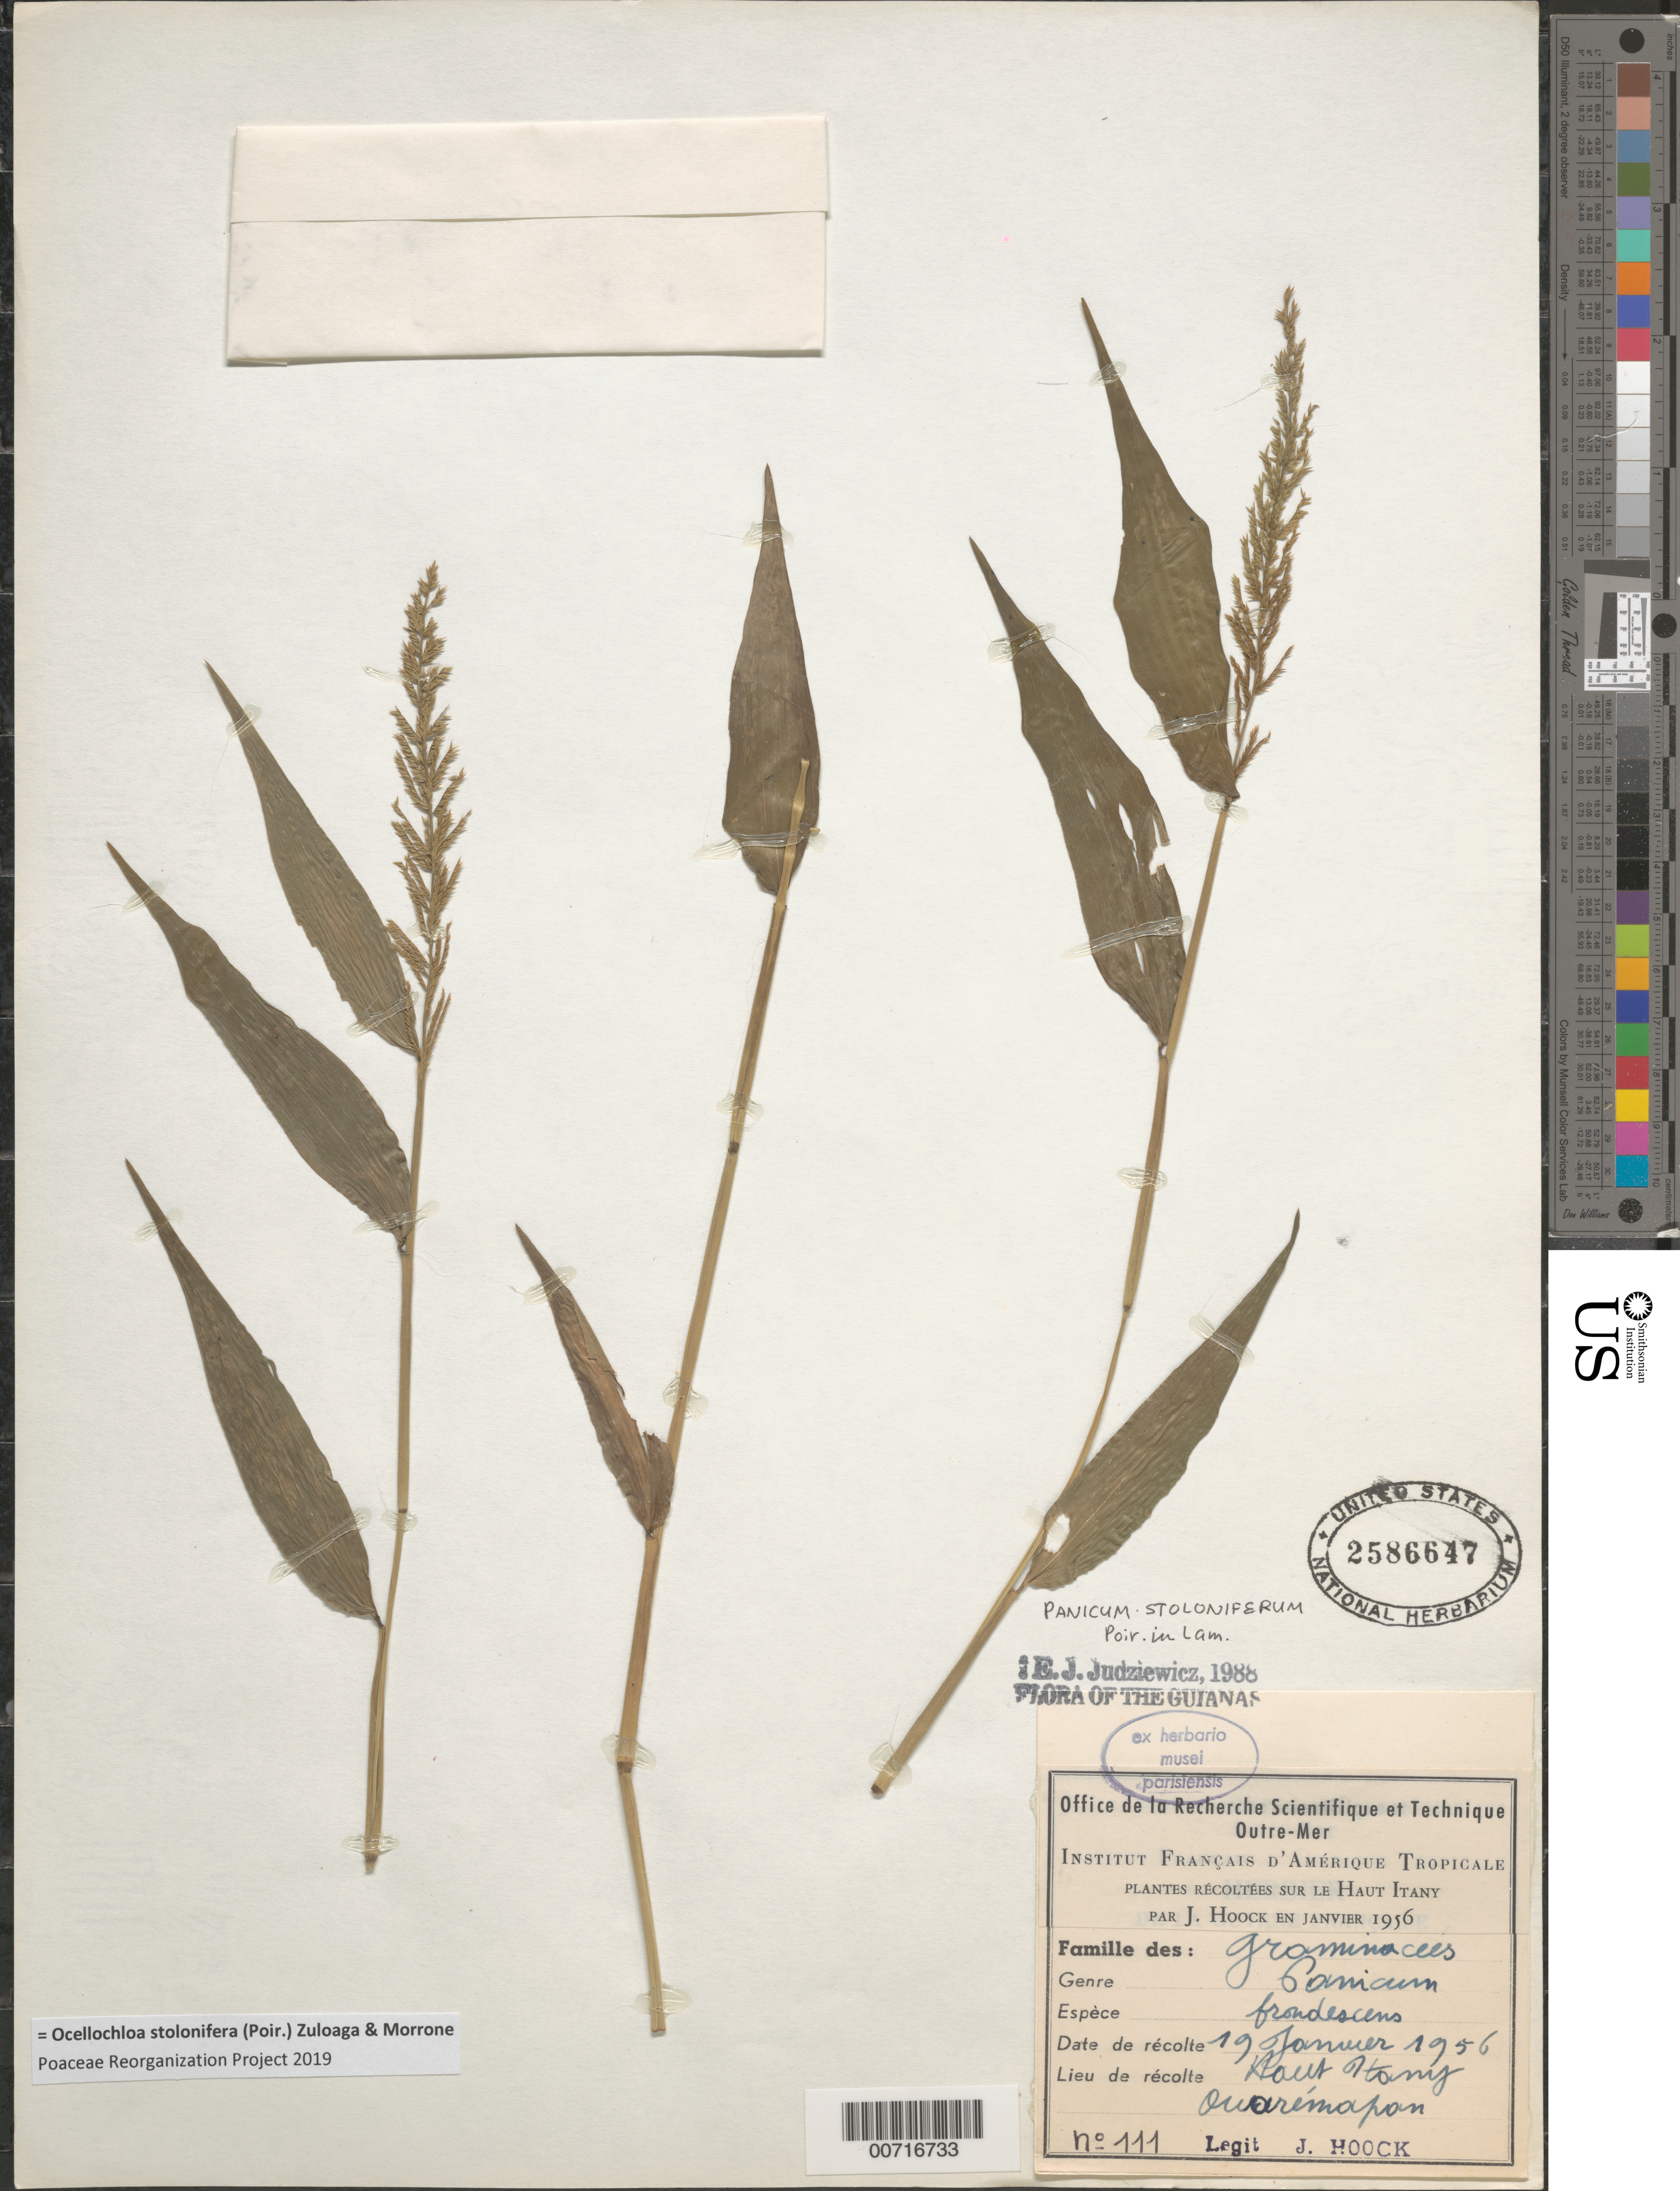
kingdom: Plantae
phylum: Tracheophyta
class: Liliopsida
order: Poales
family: Poaceae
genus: Panicum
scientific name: Panicum stoloniferum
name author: Poir.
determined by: Judziewicz, E. J.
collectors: J. Hoock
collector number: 111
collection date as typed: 19-Jan-56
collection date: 1956-01-19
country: French Guiana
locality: Haut Litany, confluent de l'Ouaremapan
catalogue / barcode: US 2586647